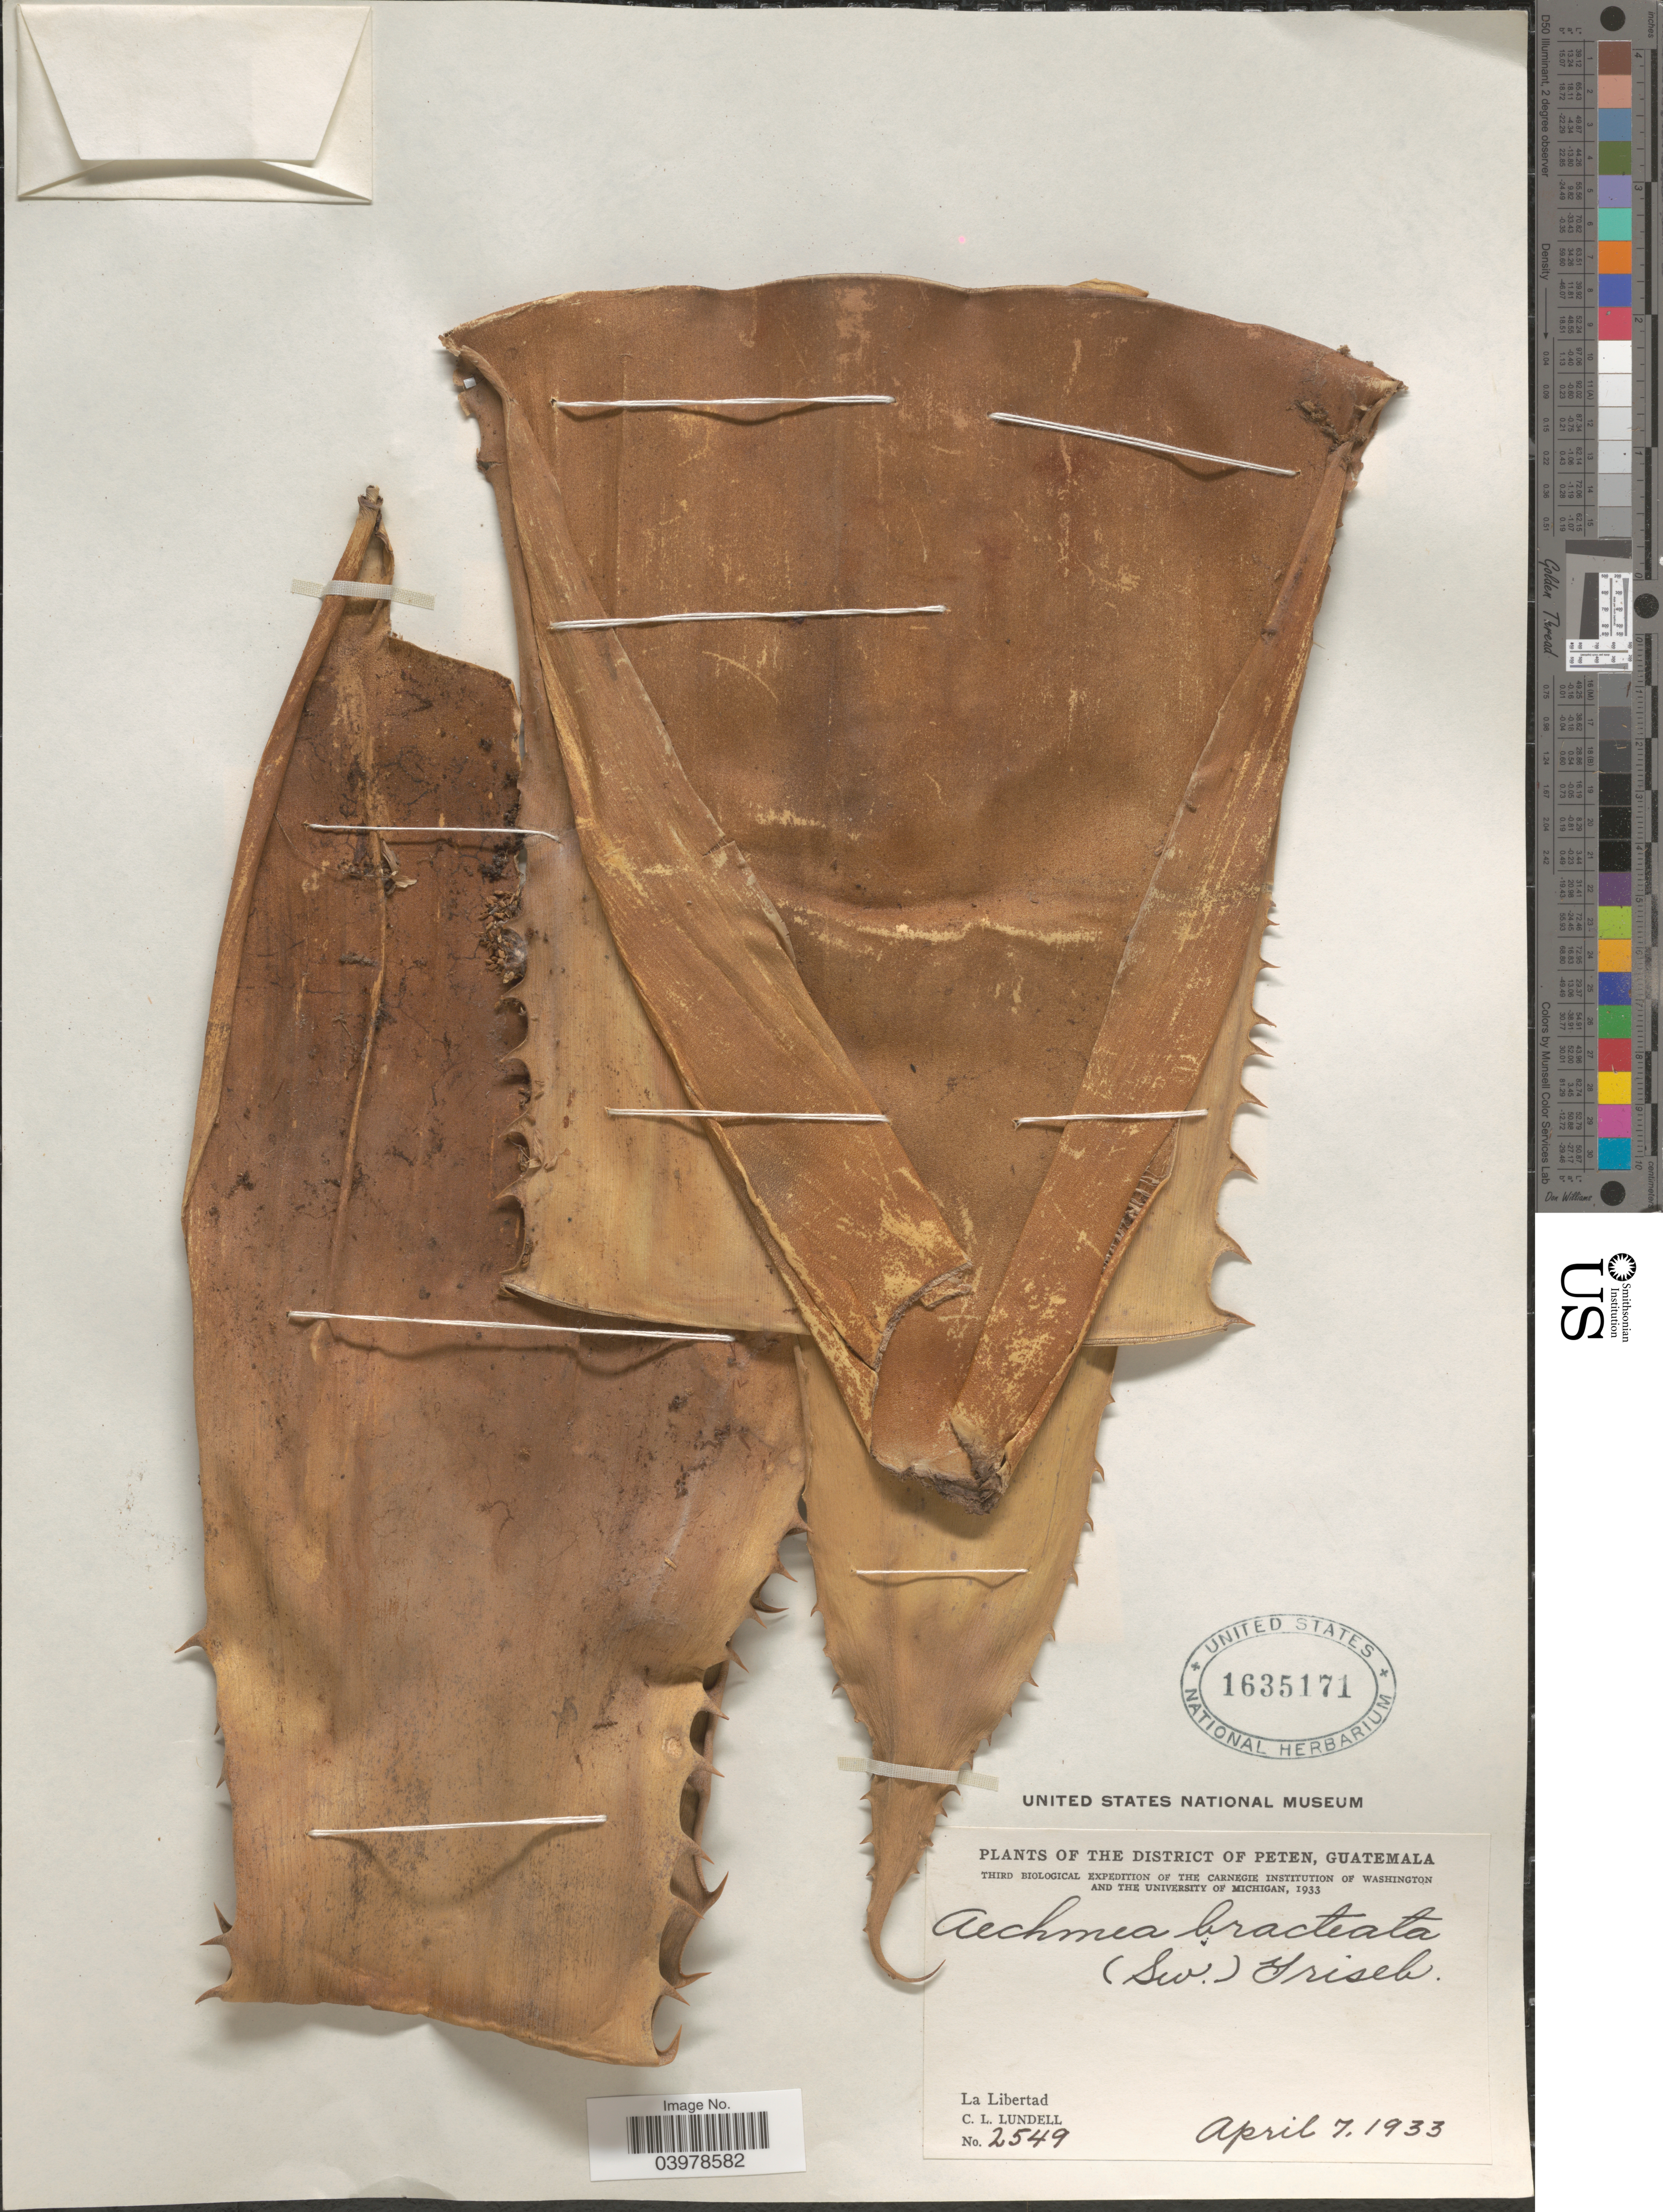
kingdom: Plantae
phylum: Tracheophyta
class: Liliopsida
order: Poales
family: Bromeliaceae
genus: Aechmea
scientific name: Aechmea bracteata var. bracteata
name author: (Sw.) Griseb.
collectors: C. L. Lundell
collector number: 2549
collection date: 1933-04-07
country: Guatemala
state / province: El Peten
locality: The district of Peten. La Libertad.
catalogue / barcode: US 1635171